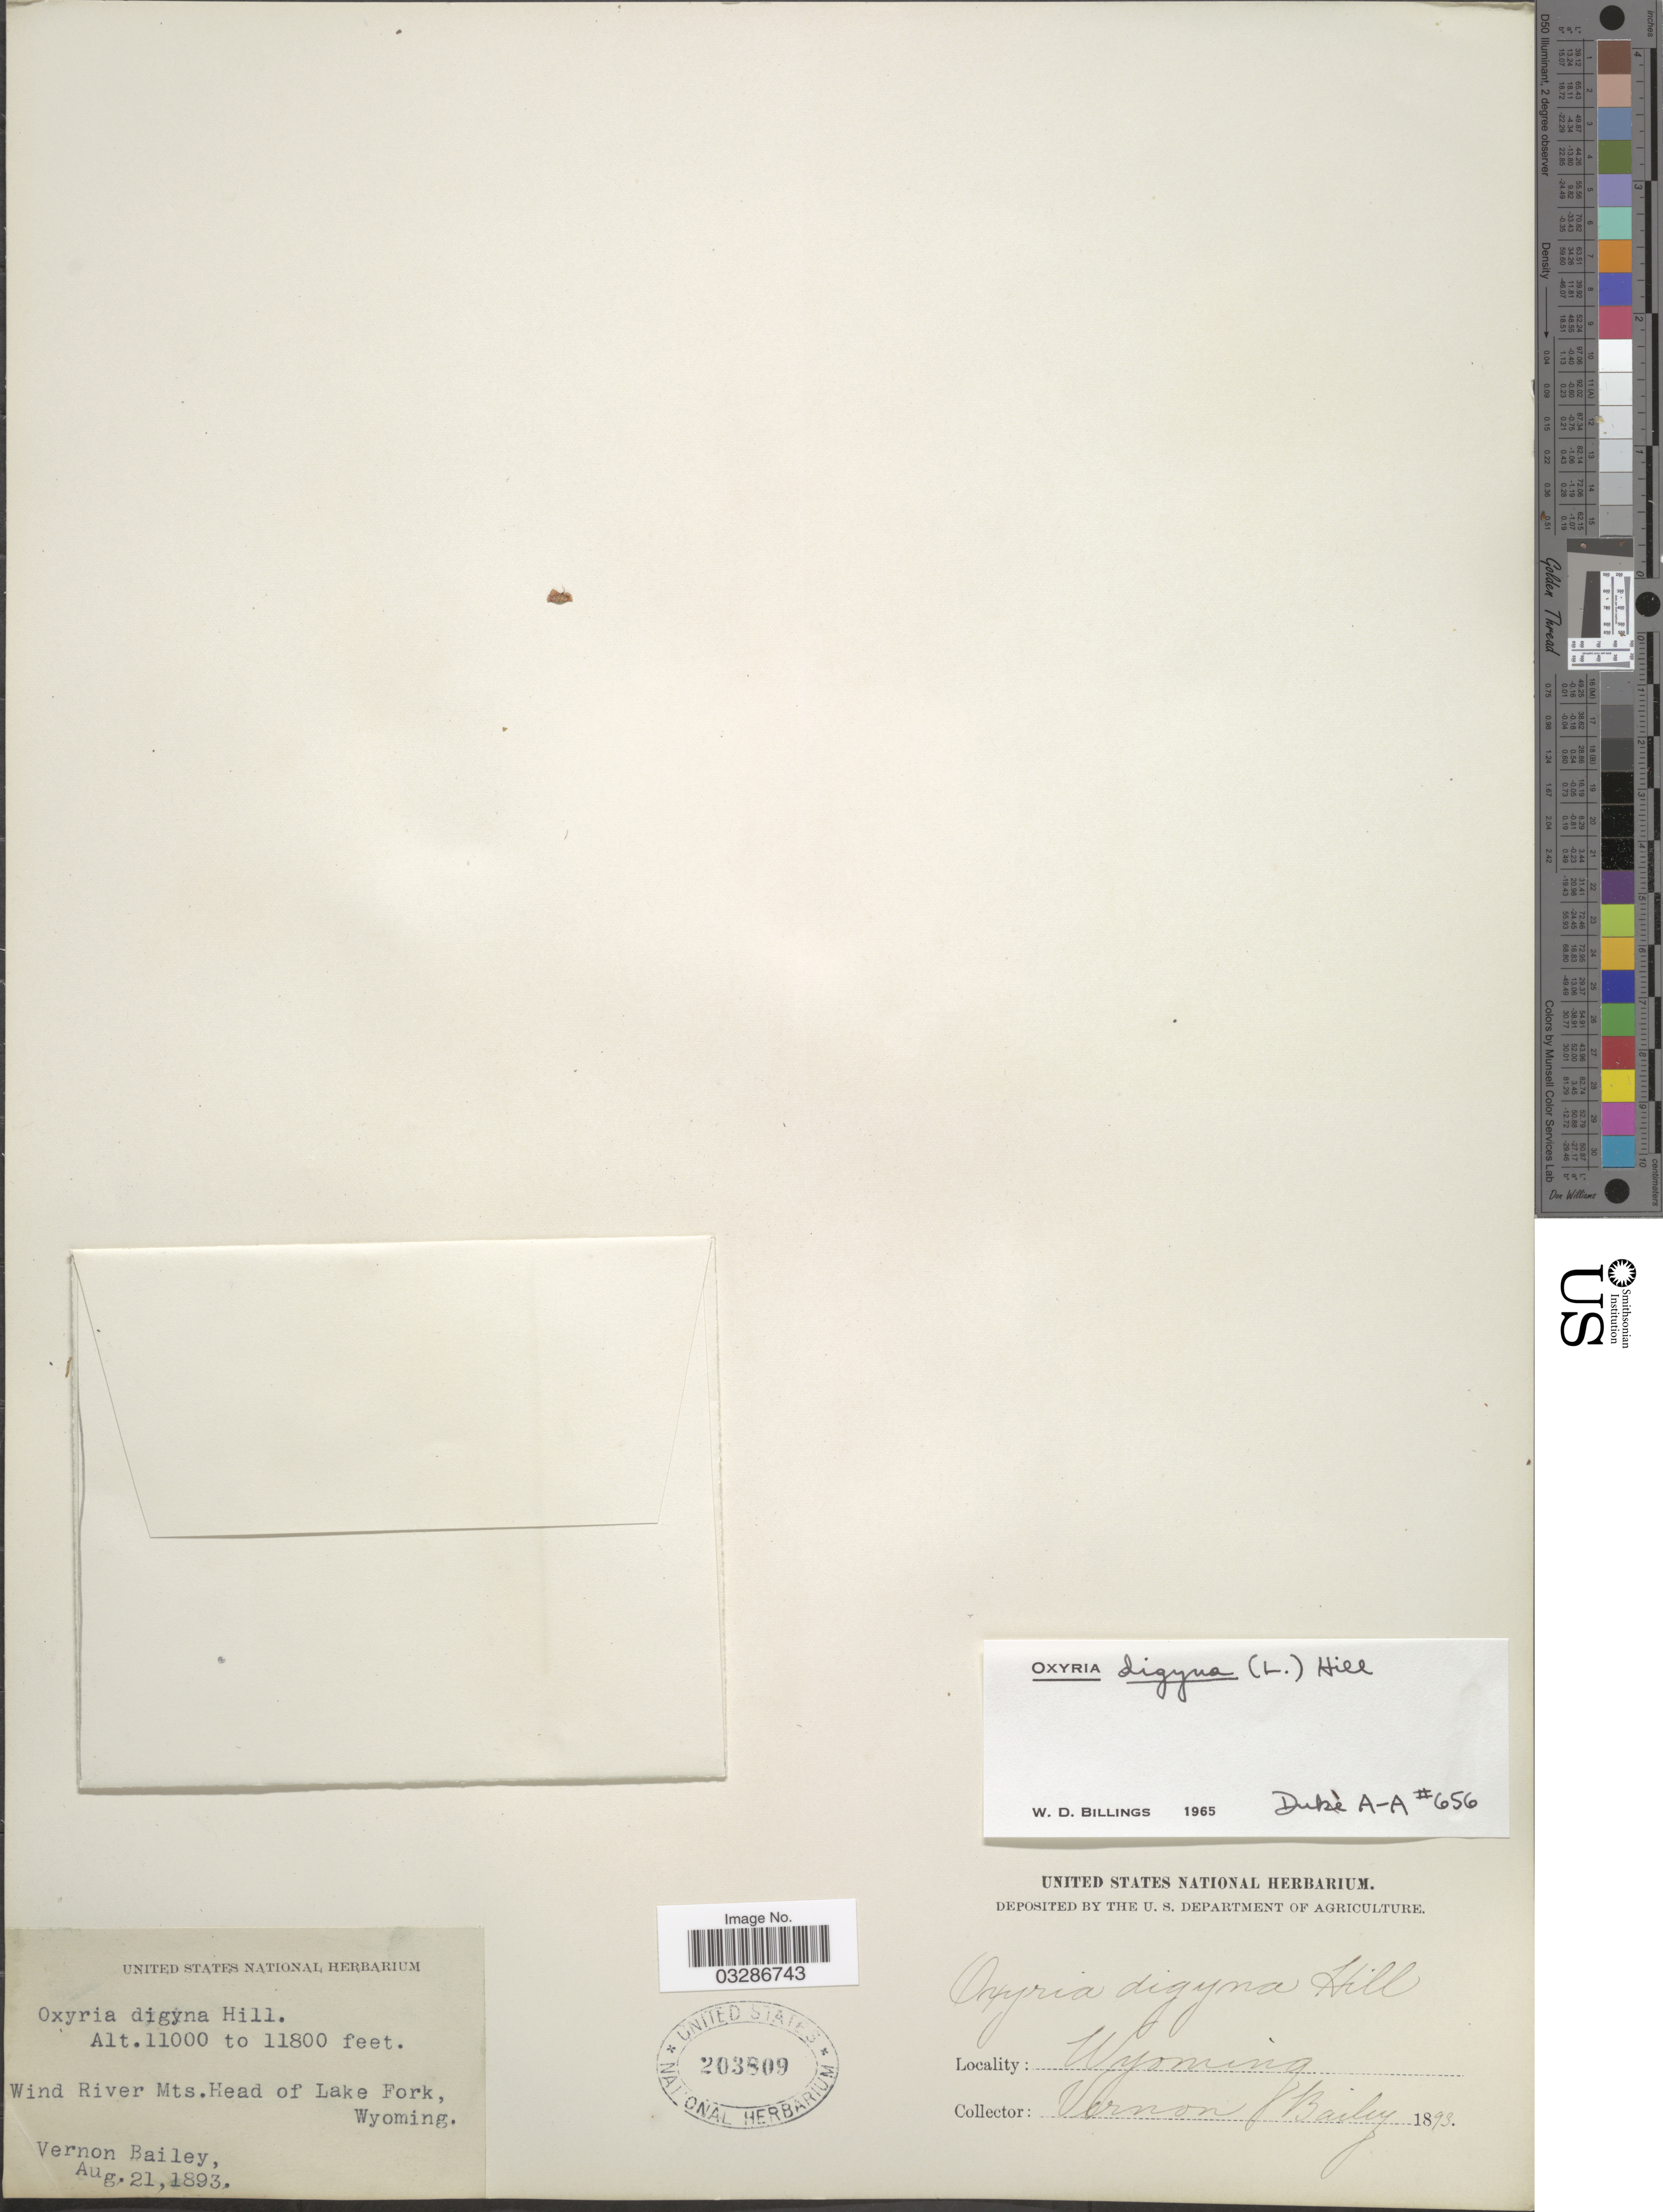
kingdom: Plantae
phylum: Tracheophyta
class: Magnoliopsida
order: Caryophyllales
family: Polygonaceae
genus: Oxyria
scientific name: Oxyria digyna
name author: (L.) Hill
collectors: V. O. Bailey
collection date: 1893-08-21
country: United States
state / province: Wyoming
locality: Wind River Mts. Head of Lake Fork.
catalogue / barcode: US 203809